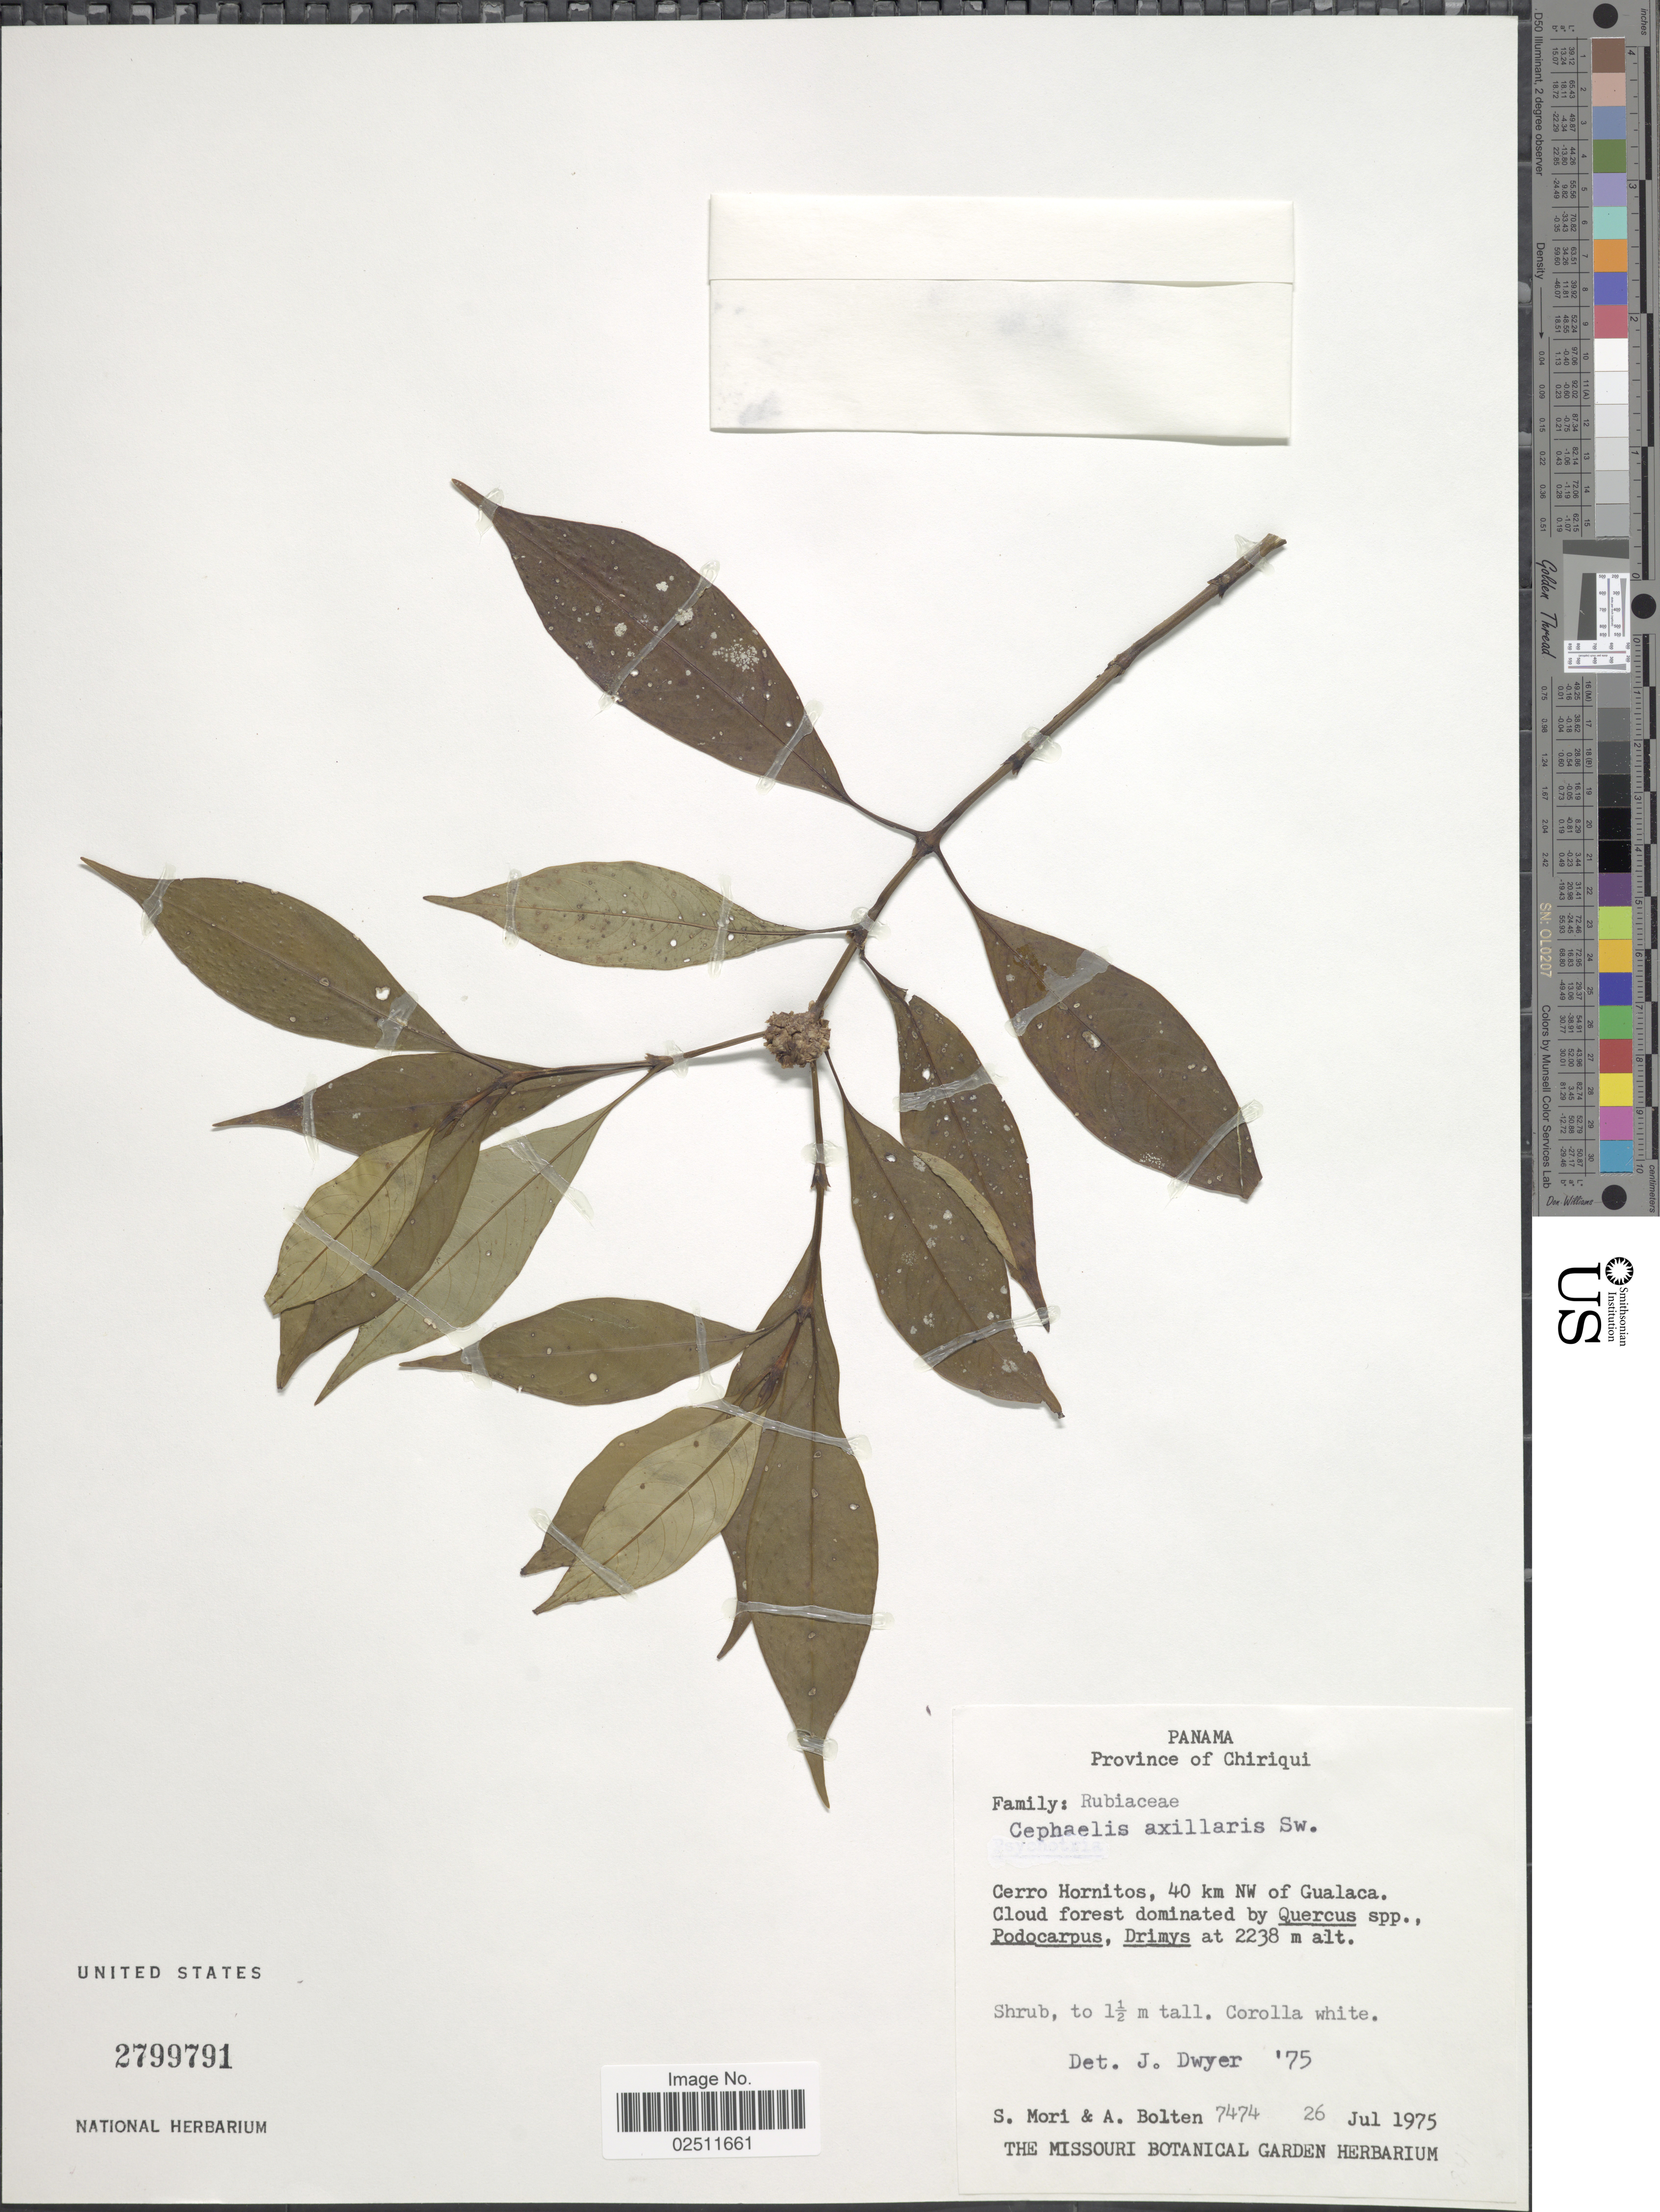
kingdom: Plantae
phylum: Tracheophyta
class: Magnoliopsida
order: Gentianales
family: Rubiaceae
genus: Psychotria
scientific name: Psychotria aubletiana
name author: Steyerm.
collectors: S. Mori & A. Bolten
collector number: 7474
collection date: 1975-07-26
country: Panama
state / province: Chiriqui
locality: Cerro Hornitos, 40 km NW of Gualaca.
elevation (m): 2238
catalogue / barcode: US 2799791